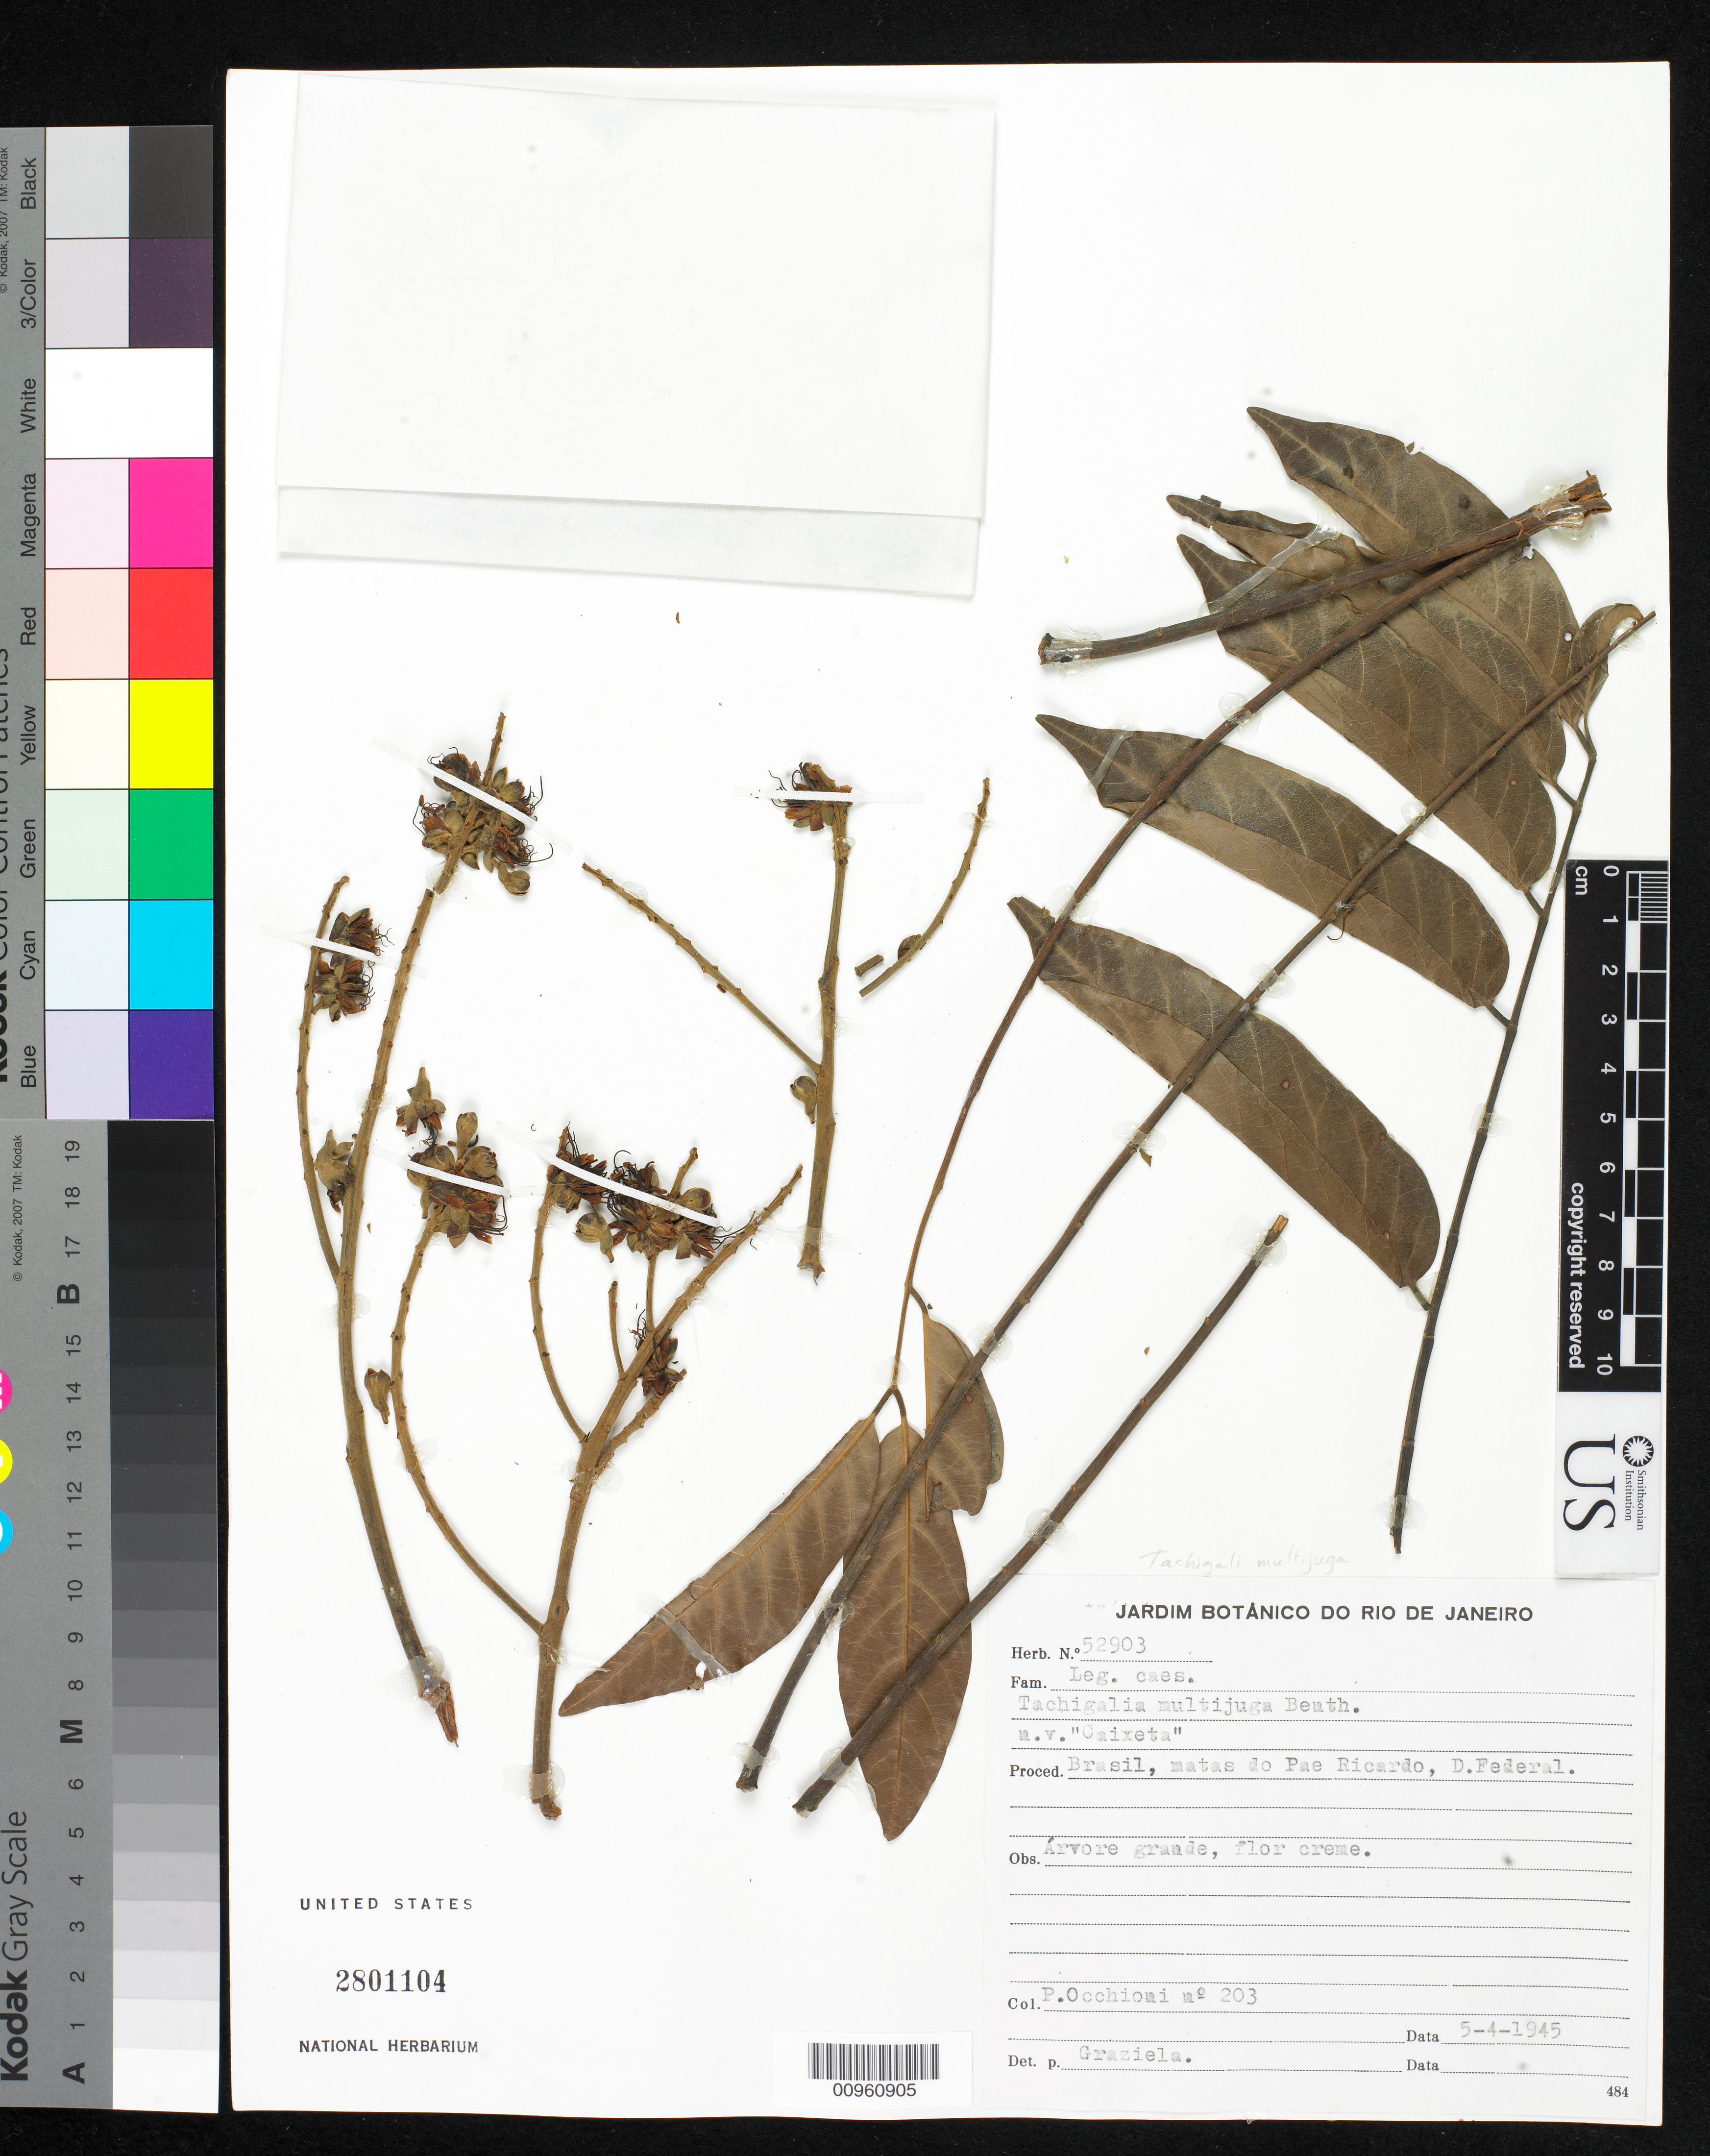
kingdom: Plantae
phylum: Tracheophyta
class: Magnoliopsida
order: Fabales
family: Fabaceae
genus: Tachigali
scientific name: Tachigali multijuga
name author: Benth.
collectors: -- Graziela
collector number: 203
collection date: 1945-04-05 or 1945-05-04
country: Brazil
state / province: Distrito Federal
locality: D. Federal, matas do Pae Ricardo, Brasil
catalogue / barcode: US 2801104